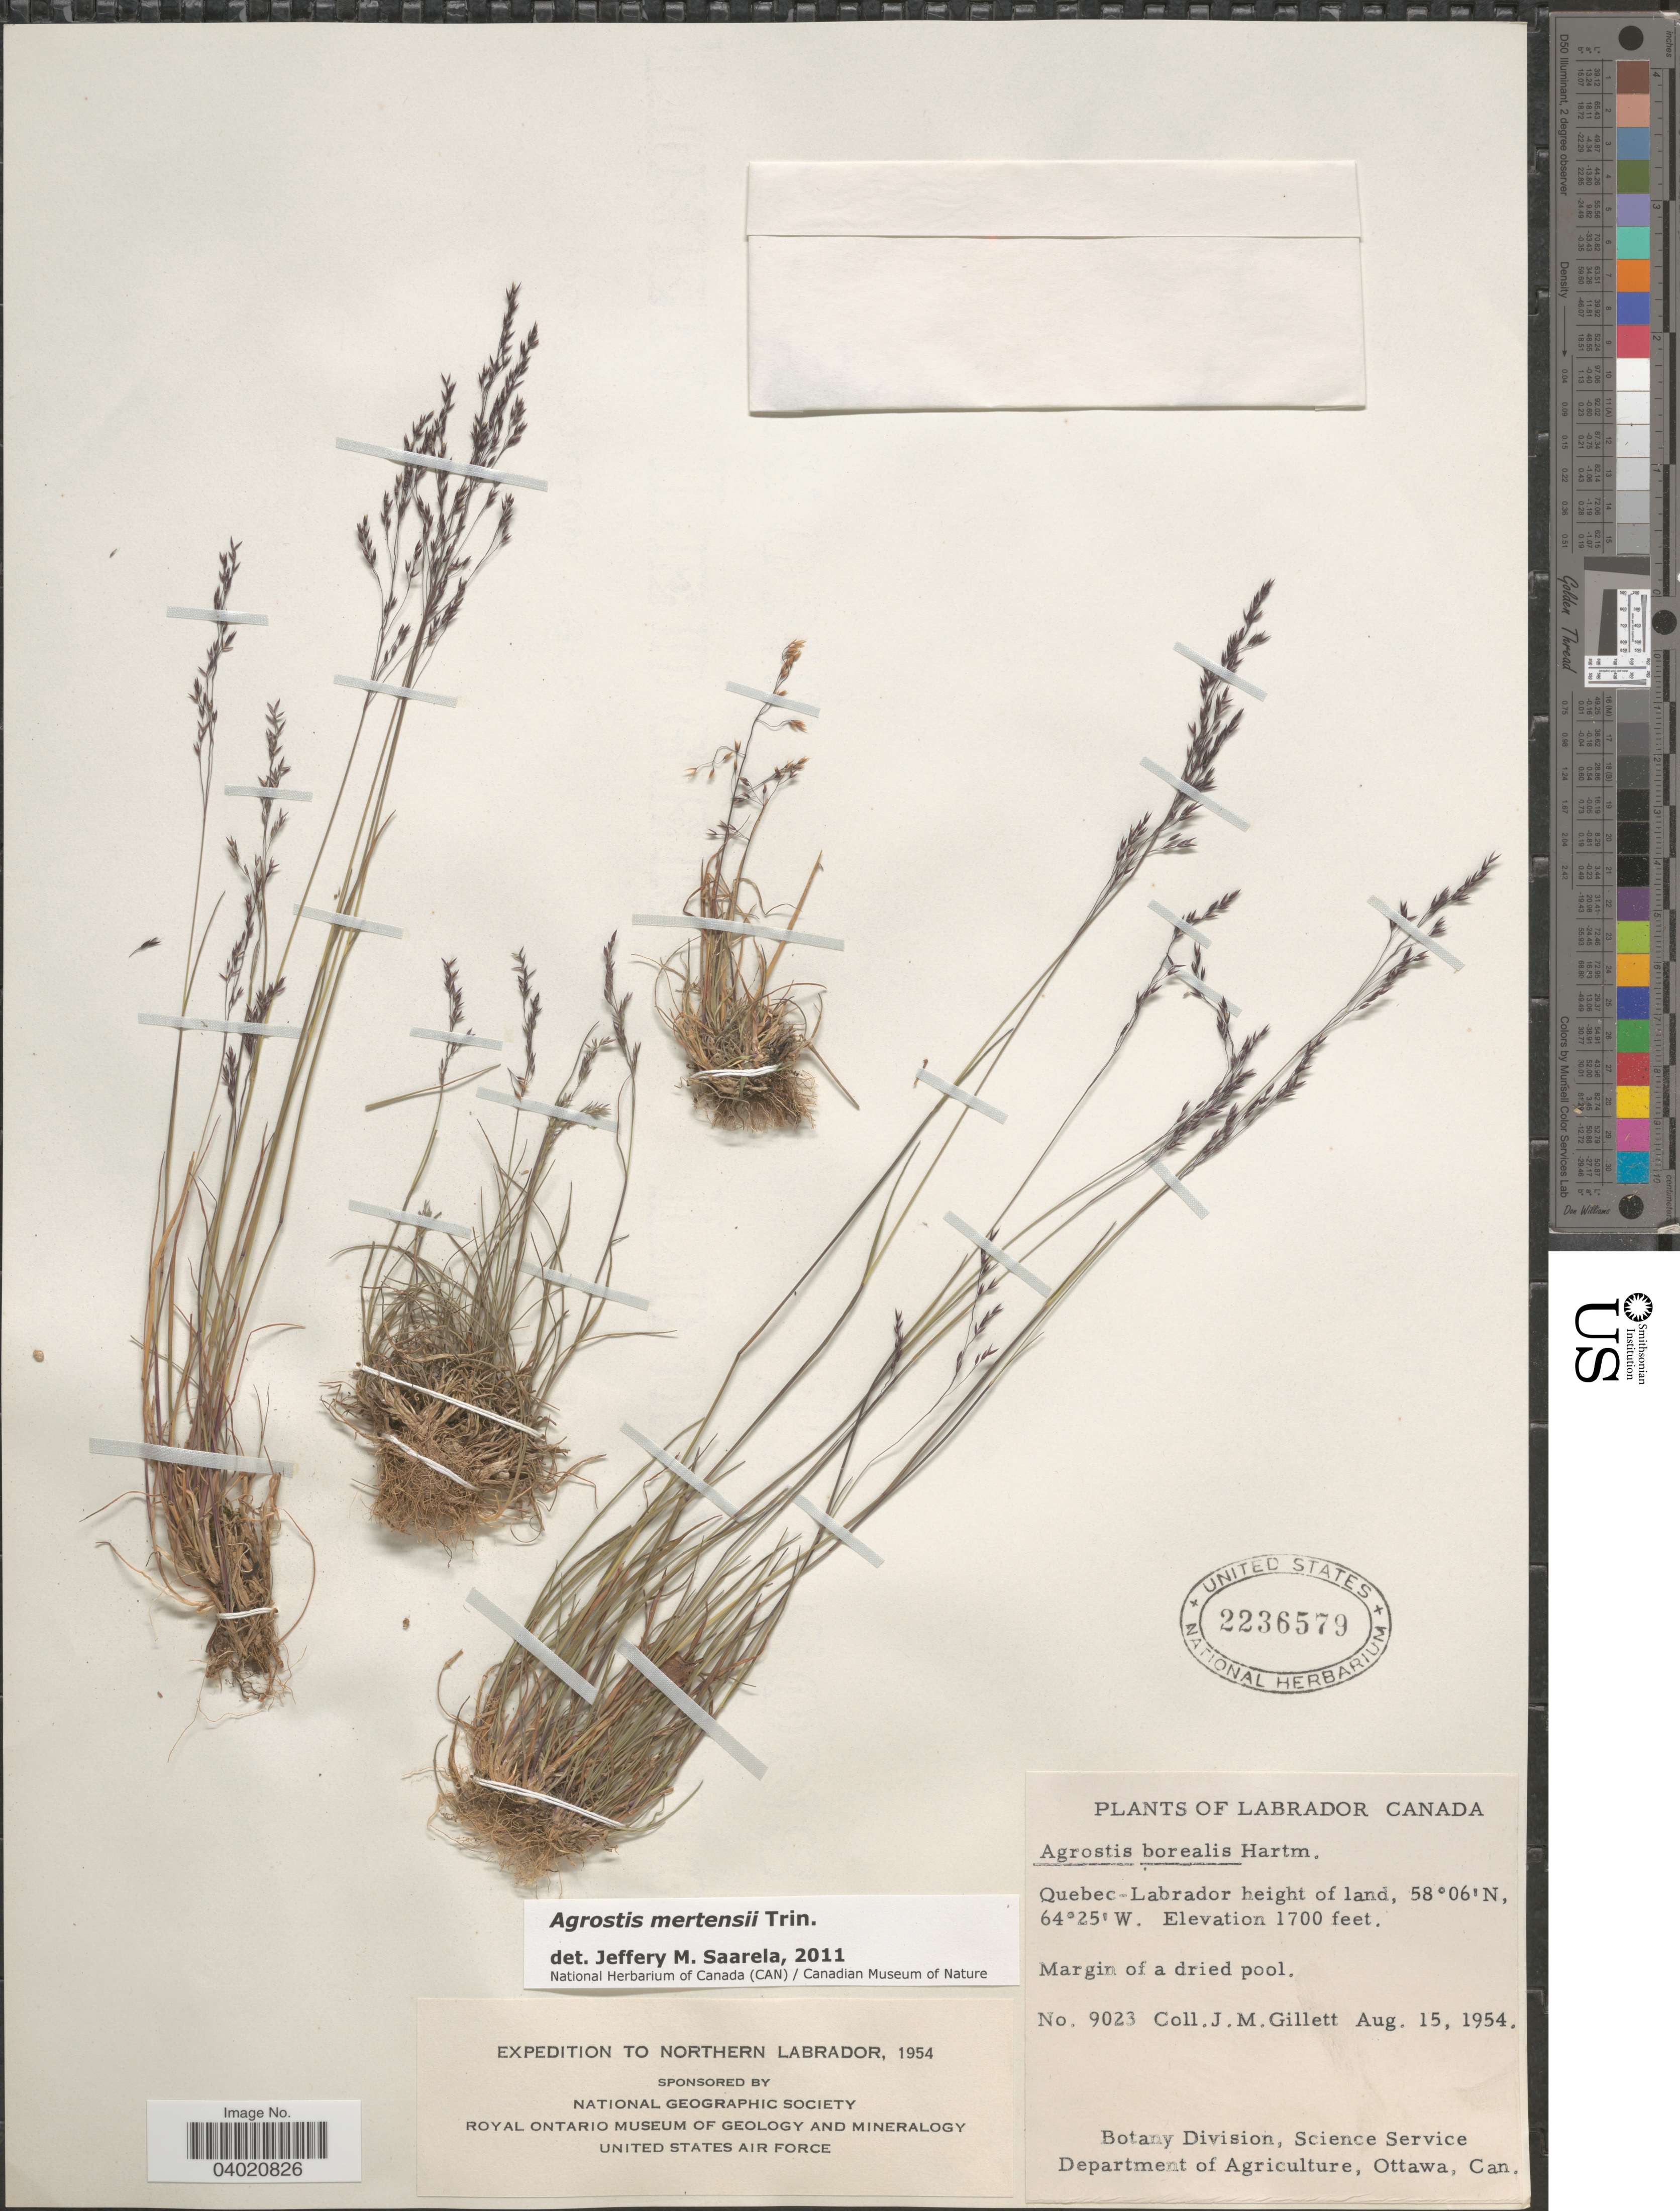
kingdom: Plantae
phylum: Tracheophyta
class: Liliopsida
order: Poales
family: Poaceae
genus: Agrostis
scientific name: Agrostis mertensii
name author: Trin.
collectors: J. M. Gillett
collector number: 9023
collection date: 1954-08-15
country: Canada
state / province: Newfoundland and Labrador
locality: Labrador. Qubec-Labrador height of land.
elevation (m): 518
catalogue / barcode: US 2236579